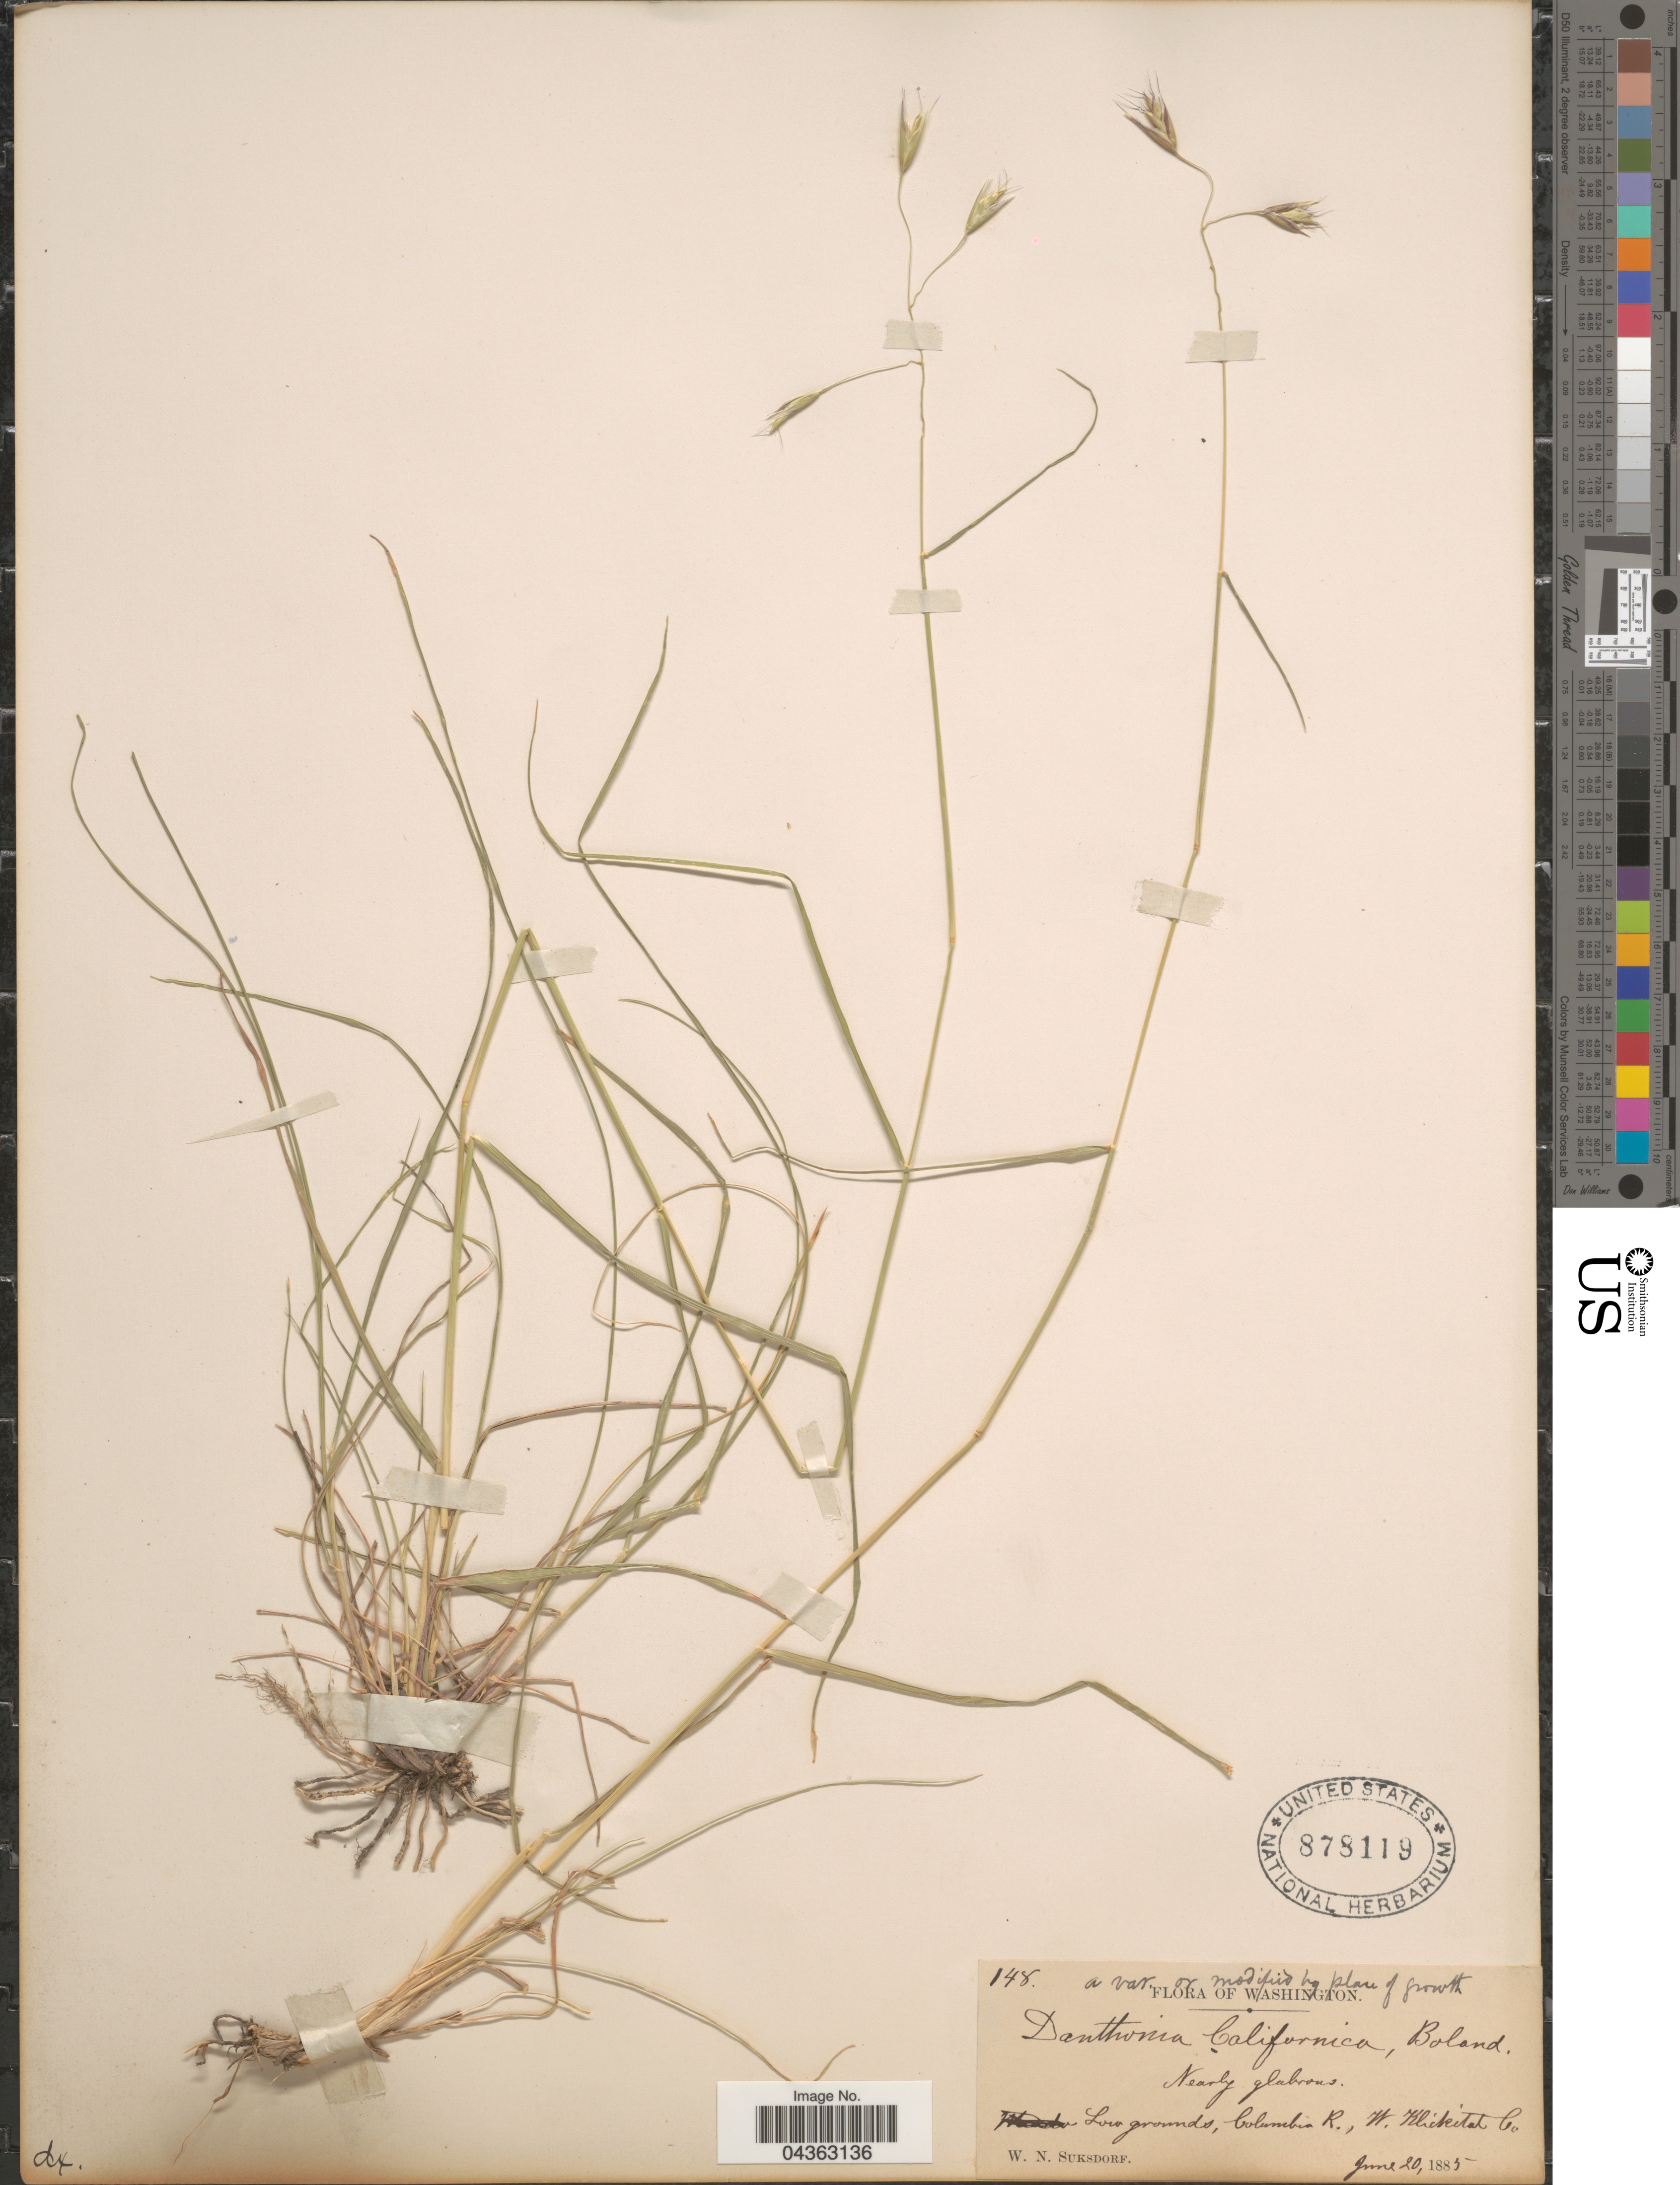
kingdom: Plantae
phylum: Tracheophyta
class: Liliopsida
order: Poales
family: Poaceae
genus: Danthonia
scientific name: Danthonia californica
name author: Bol.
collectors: W. N. Suksdorf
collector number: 148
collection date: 1885-06-20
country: United States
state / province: Washington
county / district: Klickitat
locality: Low grounds, Columbia R., W. Klickitat Co.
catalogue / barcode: US 878119